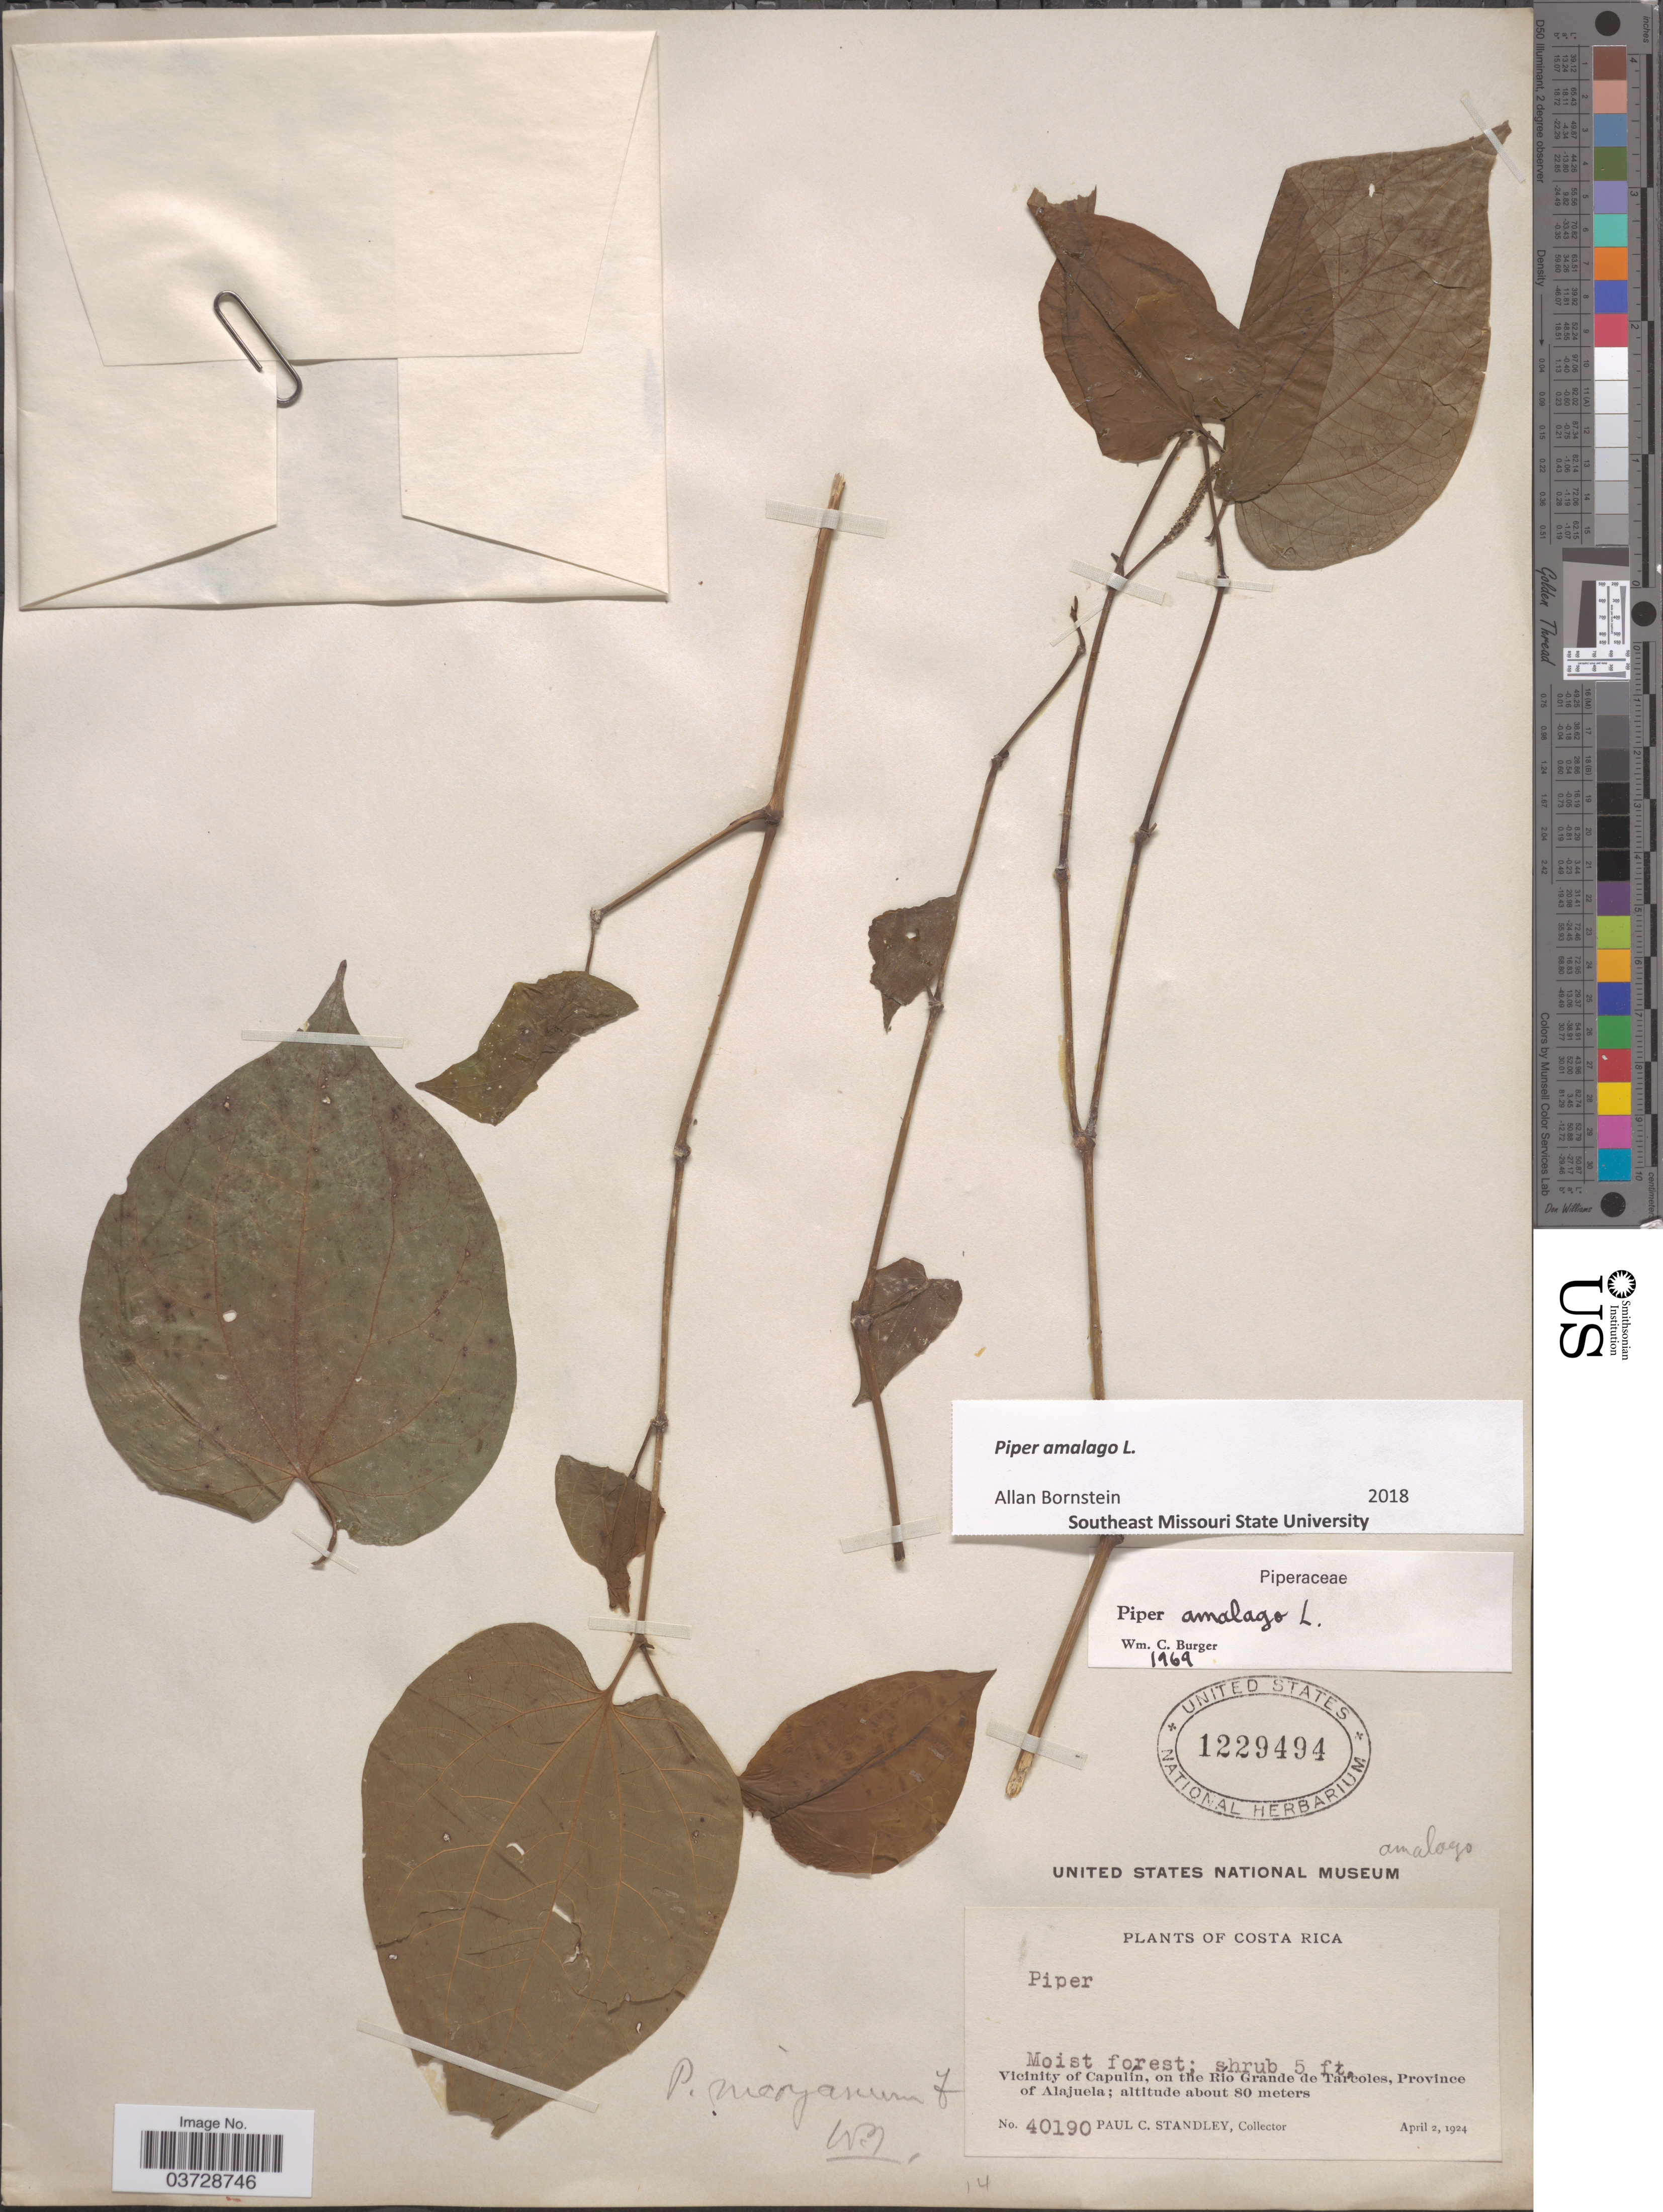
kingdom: Plantae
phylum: Tracheophyta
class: Magnoliopsida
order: Piperales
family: Piperaceae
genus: Piper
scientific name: Piper amalago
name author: L.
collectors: P. C. Standley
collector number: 40190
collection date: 1924-04-02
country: Costa Rica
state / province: Alajuela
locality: Vicinity of Capulin, on the Rio Grande de Tarcoles.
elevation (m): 80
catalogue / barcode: US 1229494